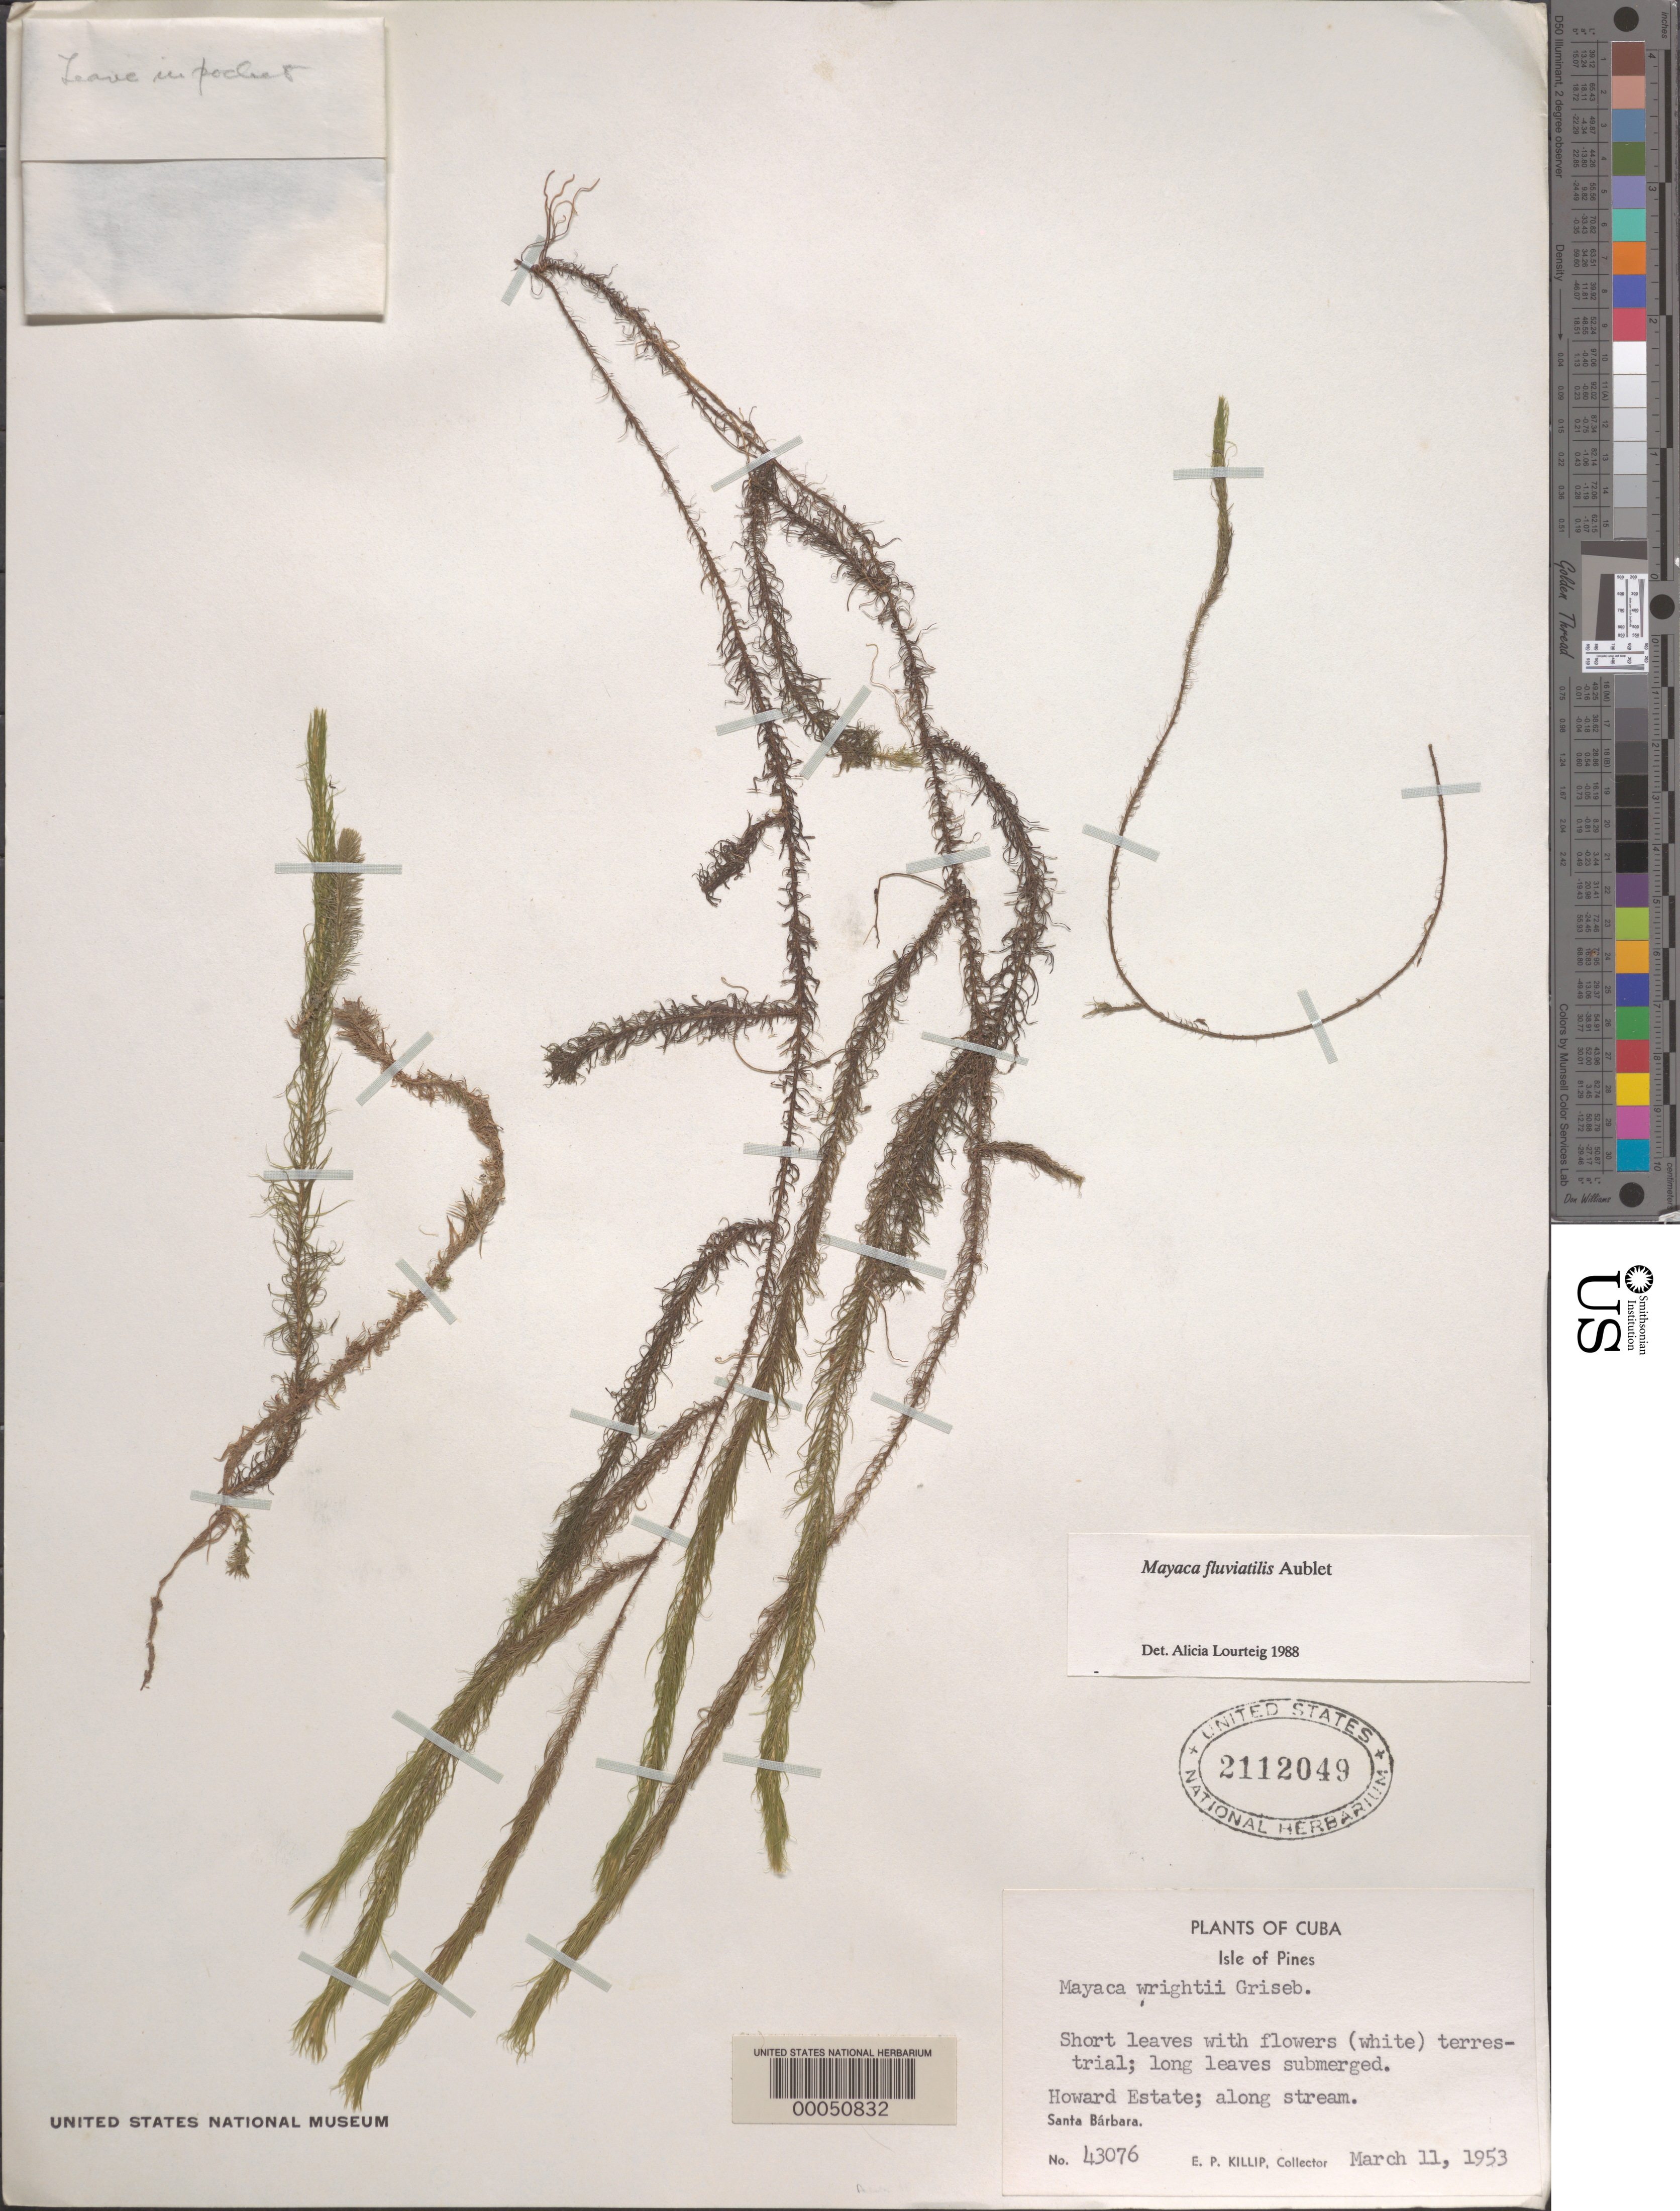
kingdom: Plantae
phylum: Tracheophyta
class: Liliopsida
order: Poales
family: Mayacaceae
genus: Mayaca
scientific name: Mayaca fluviatilis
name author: Aubl.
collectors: E. P. Killip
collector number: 43076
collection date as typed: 11 Mar 1953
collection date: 1953-03-11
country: Cuba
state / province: Isla de La Juventud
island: Isla de La Juventud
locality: Isle of pines. [province originally recorded as la habana.]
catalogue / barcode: US 2112049